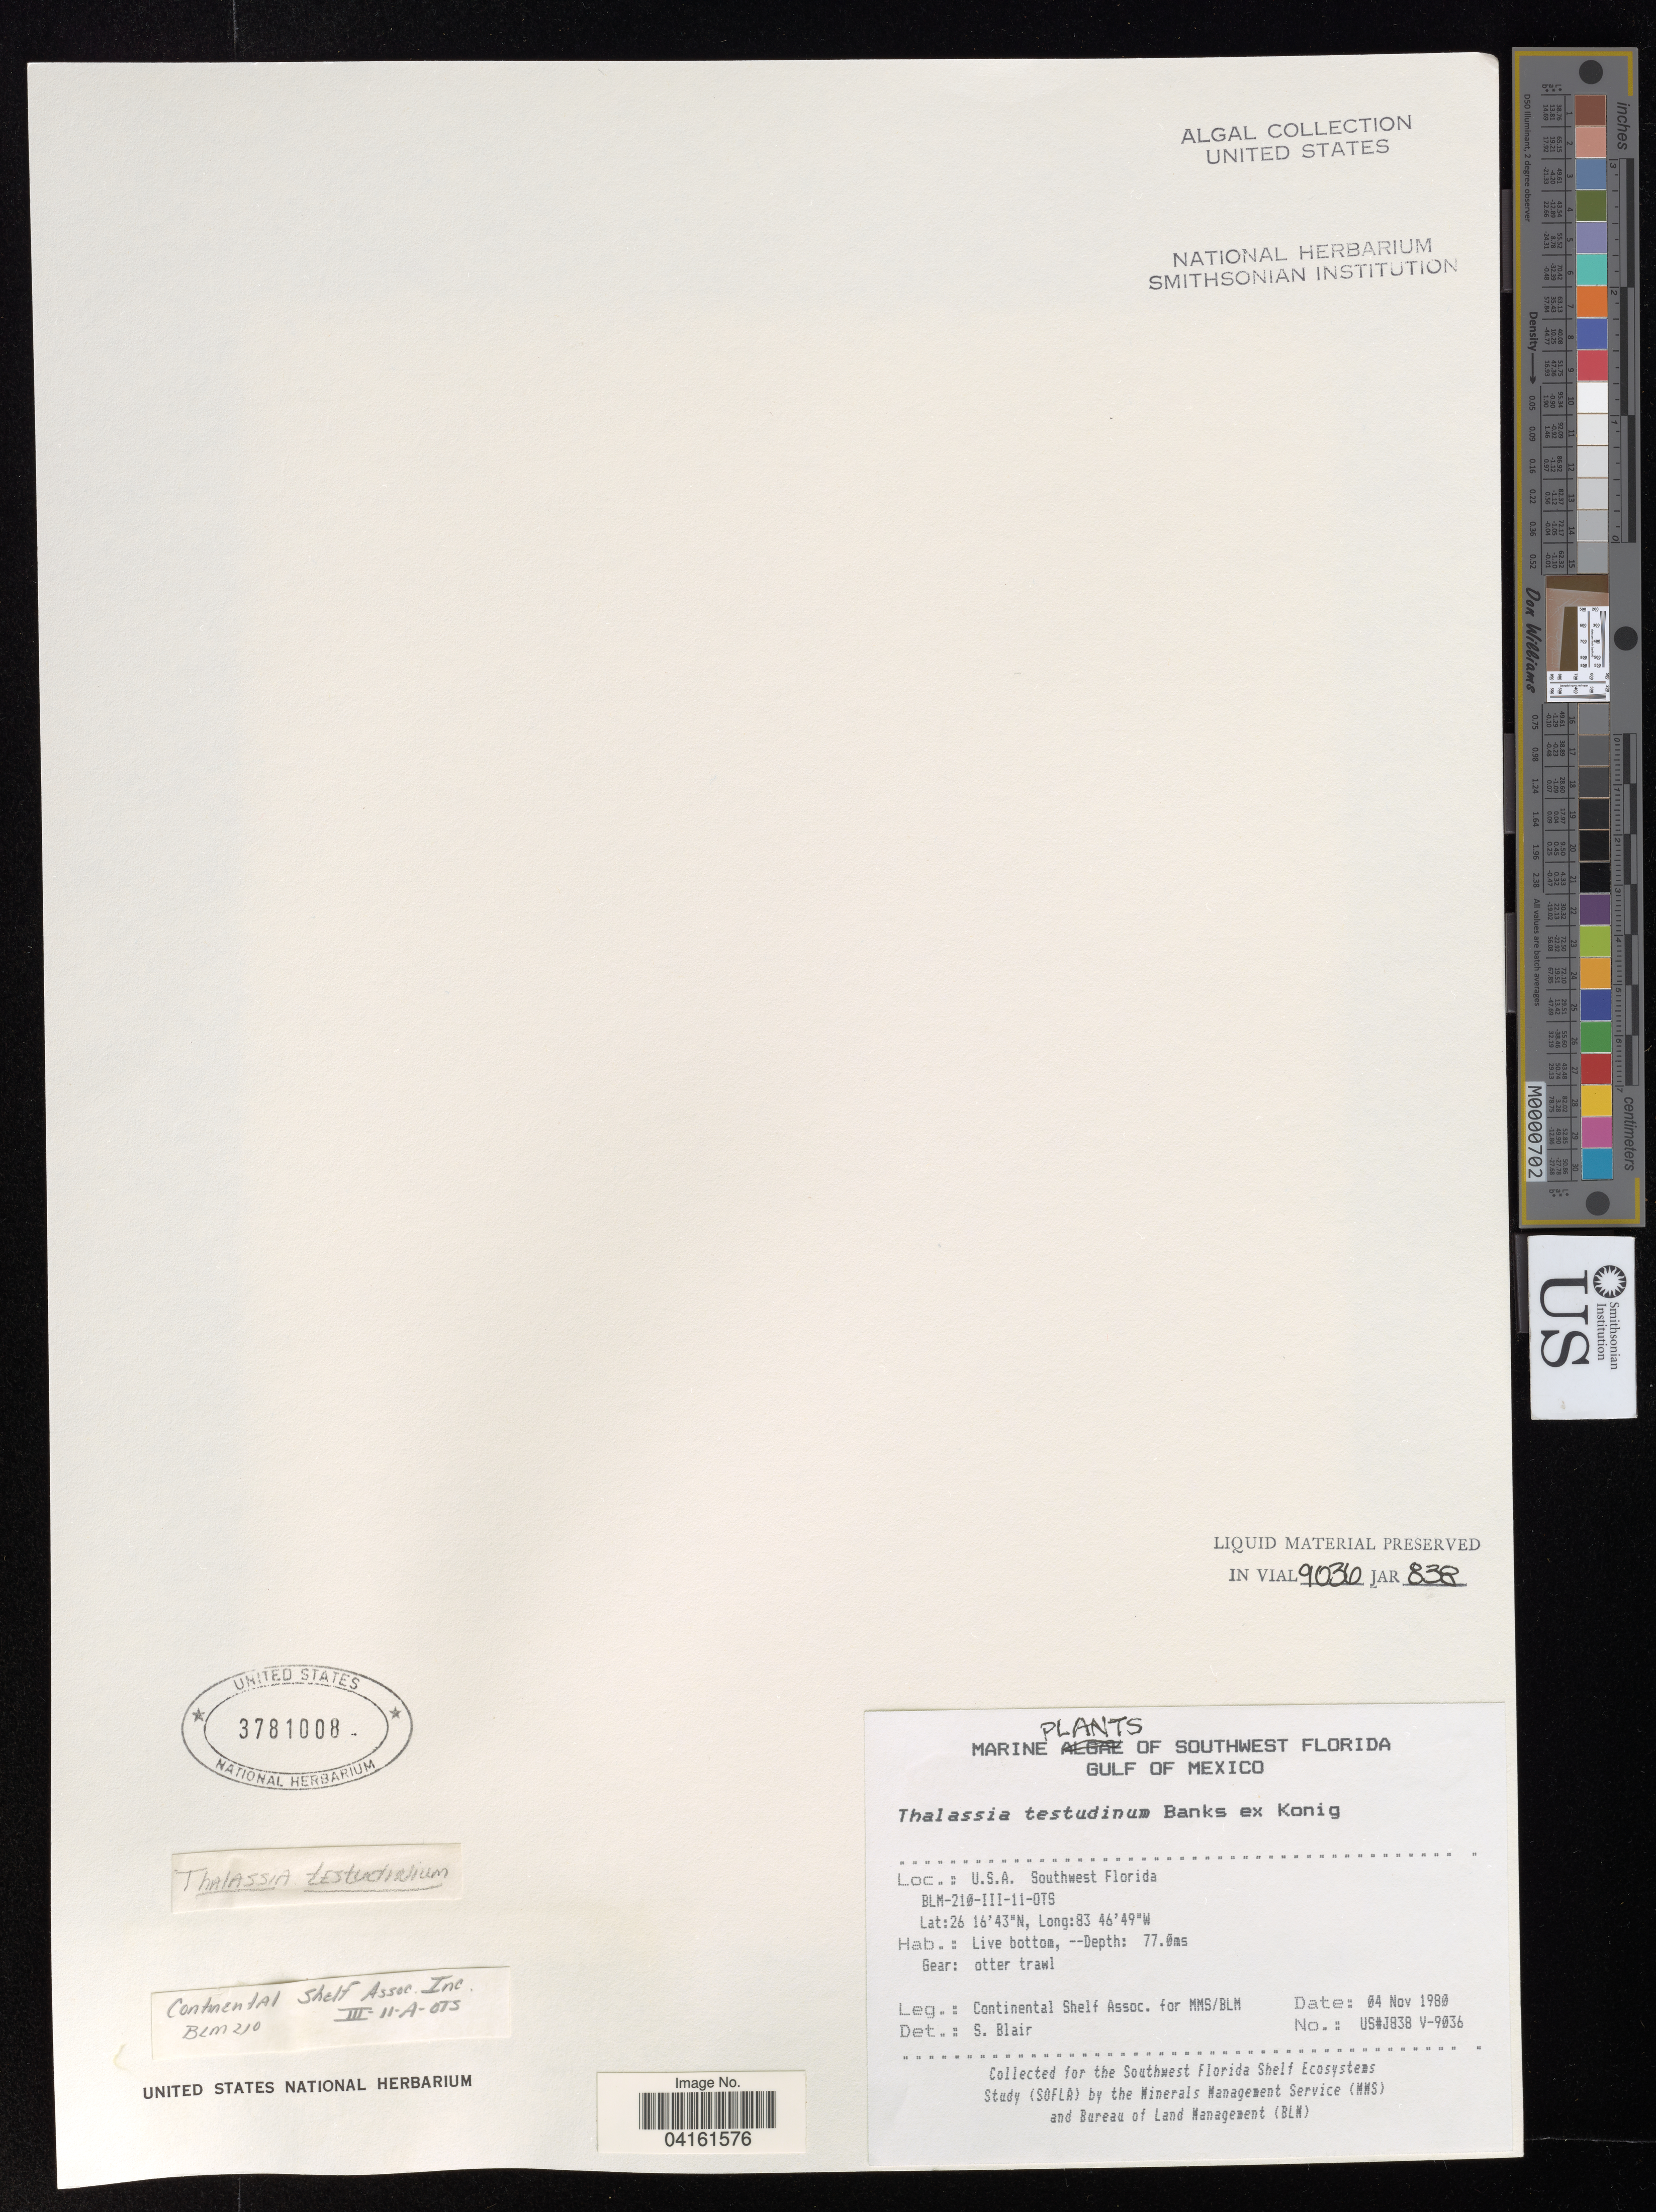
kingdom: Plantae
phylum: Tracheophyta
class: Liliopsida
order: Alismatales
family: Hydrocharitaceae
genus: Thalassia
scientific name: Thalassia testudinum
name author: Banks & Sol. ex K.D. Koenig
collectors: Continental Shelf Associates for the MMS/BLM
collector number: US#J838 V-9036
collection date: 1980-11-04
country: United States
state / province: Florida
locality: Southwest Florida. Gulf of Mexico. BLM-210-III-11-OTS.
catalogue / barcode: US 3781008